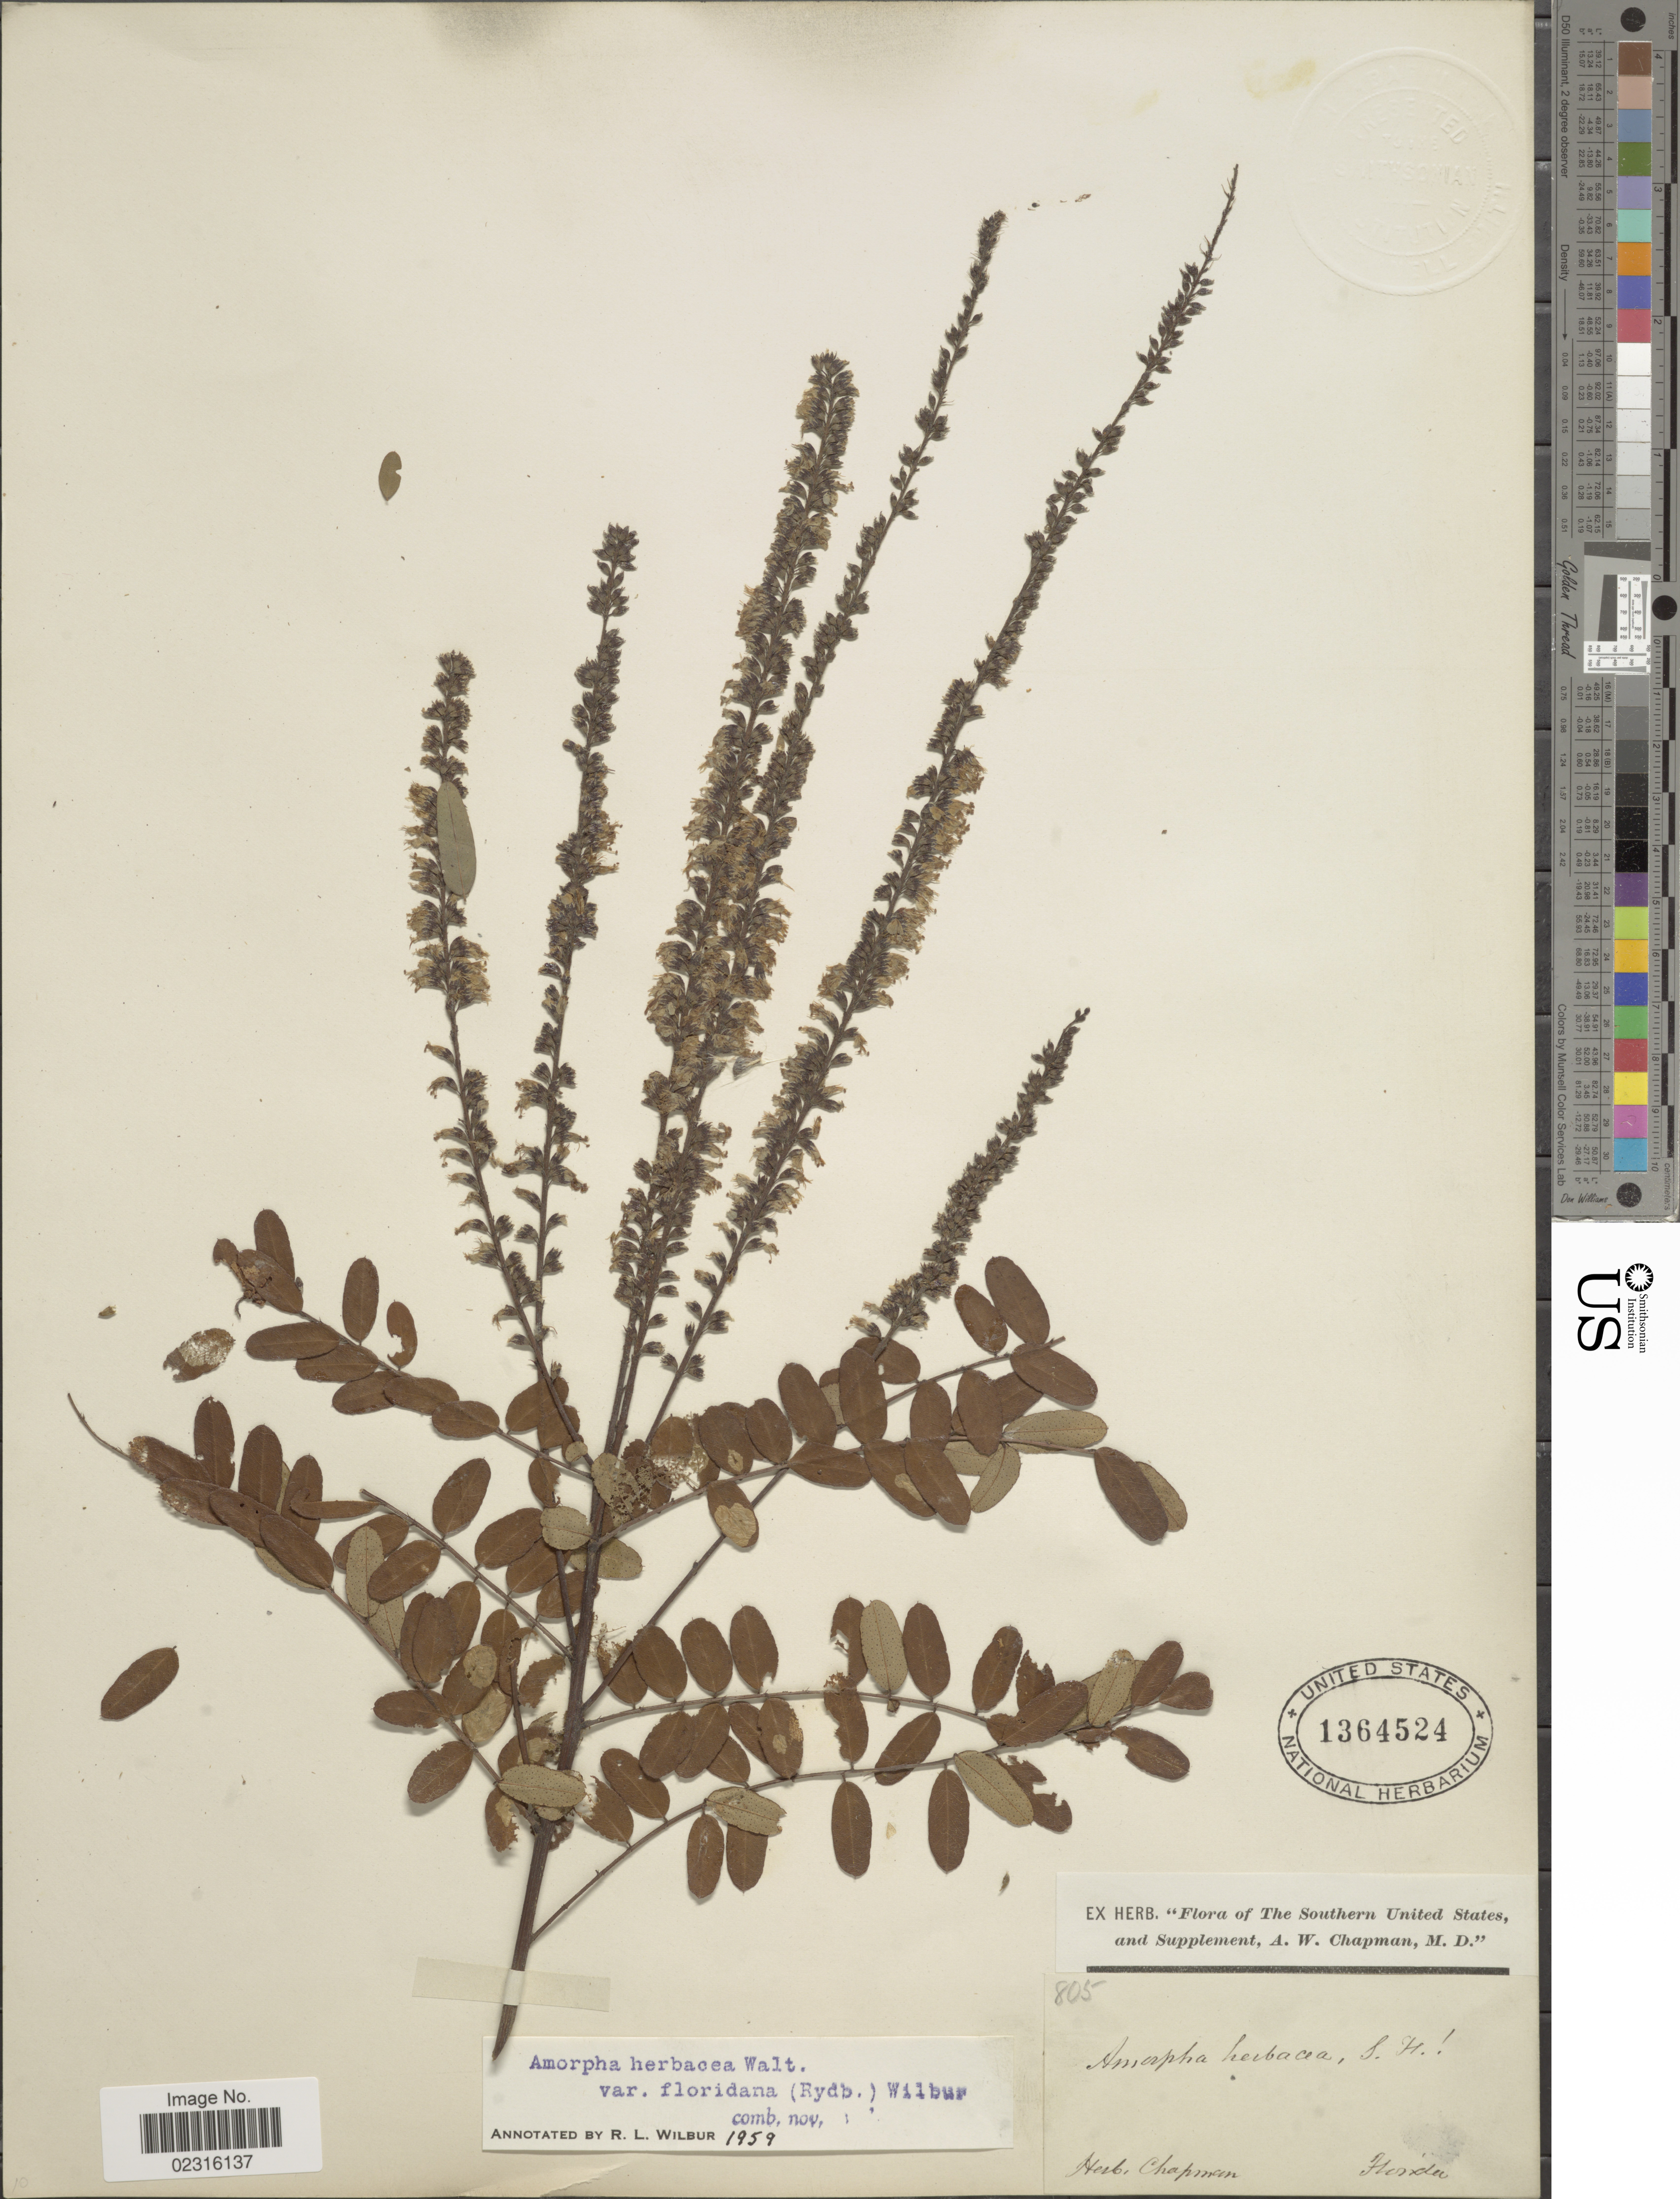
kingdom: Plantae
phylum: Tracheophyta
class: Magnoliopsida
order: Fabales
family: Fabaceae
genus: Amorpha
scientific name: Amorpha herbacea var. floridana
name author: (Rydb.) Wilbur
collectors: ex herb. A.W. Chapman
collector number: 805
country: United States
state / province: Florida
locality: The Southern Unites States.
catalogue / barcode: US 1364524